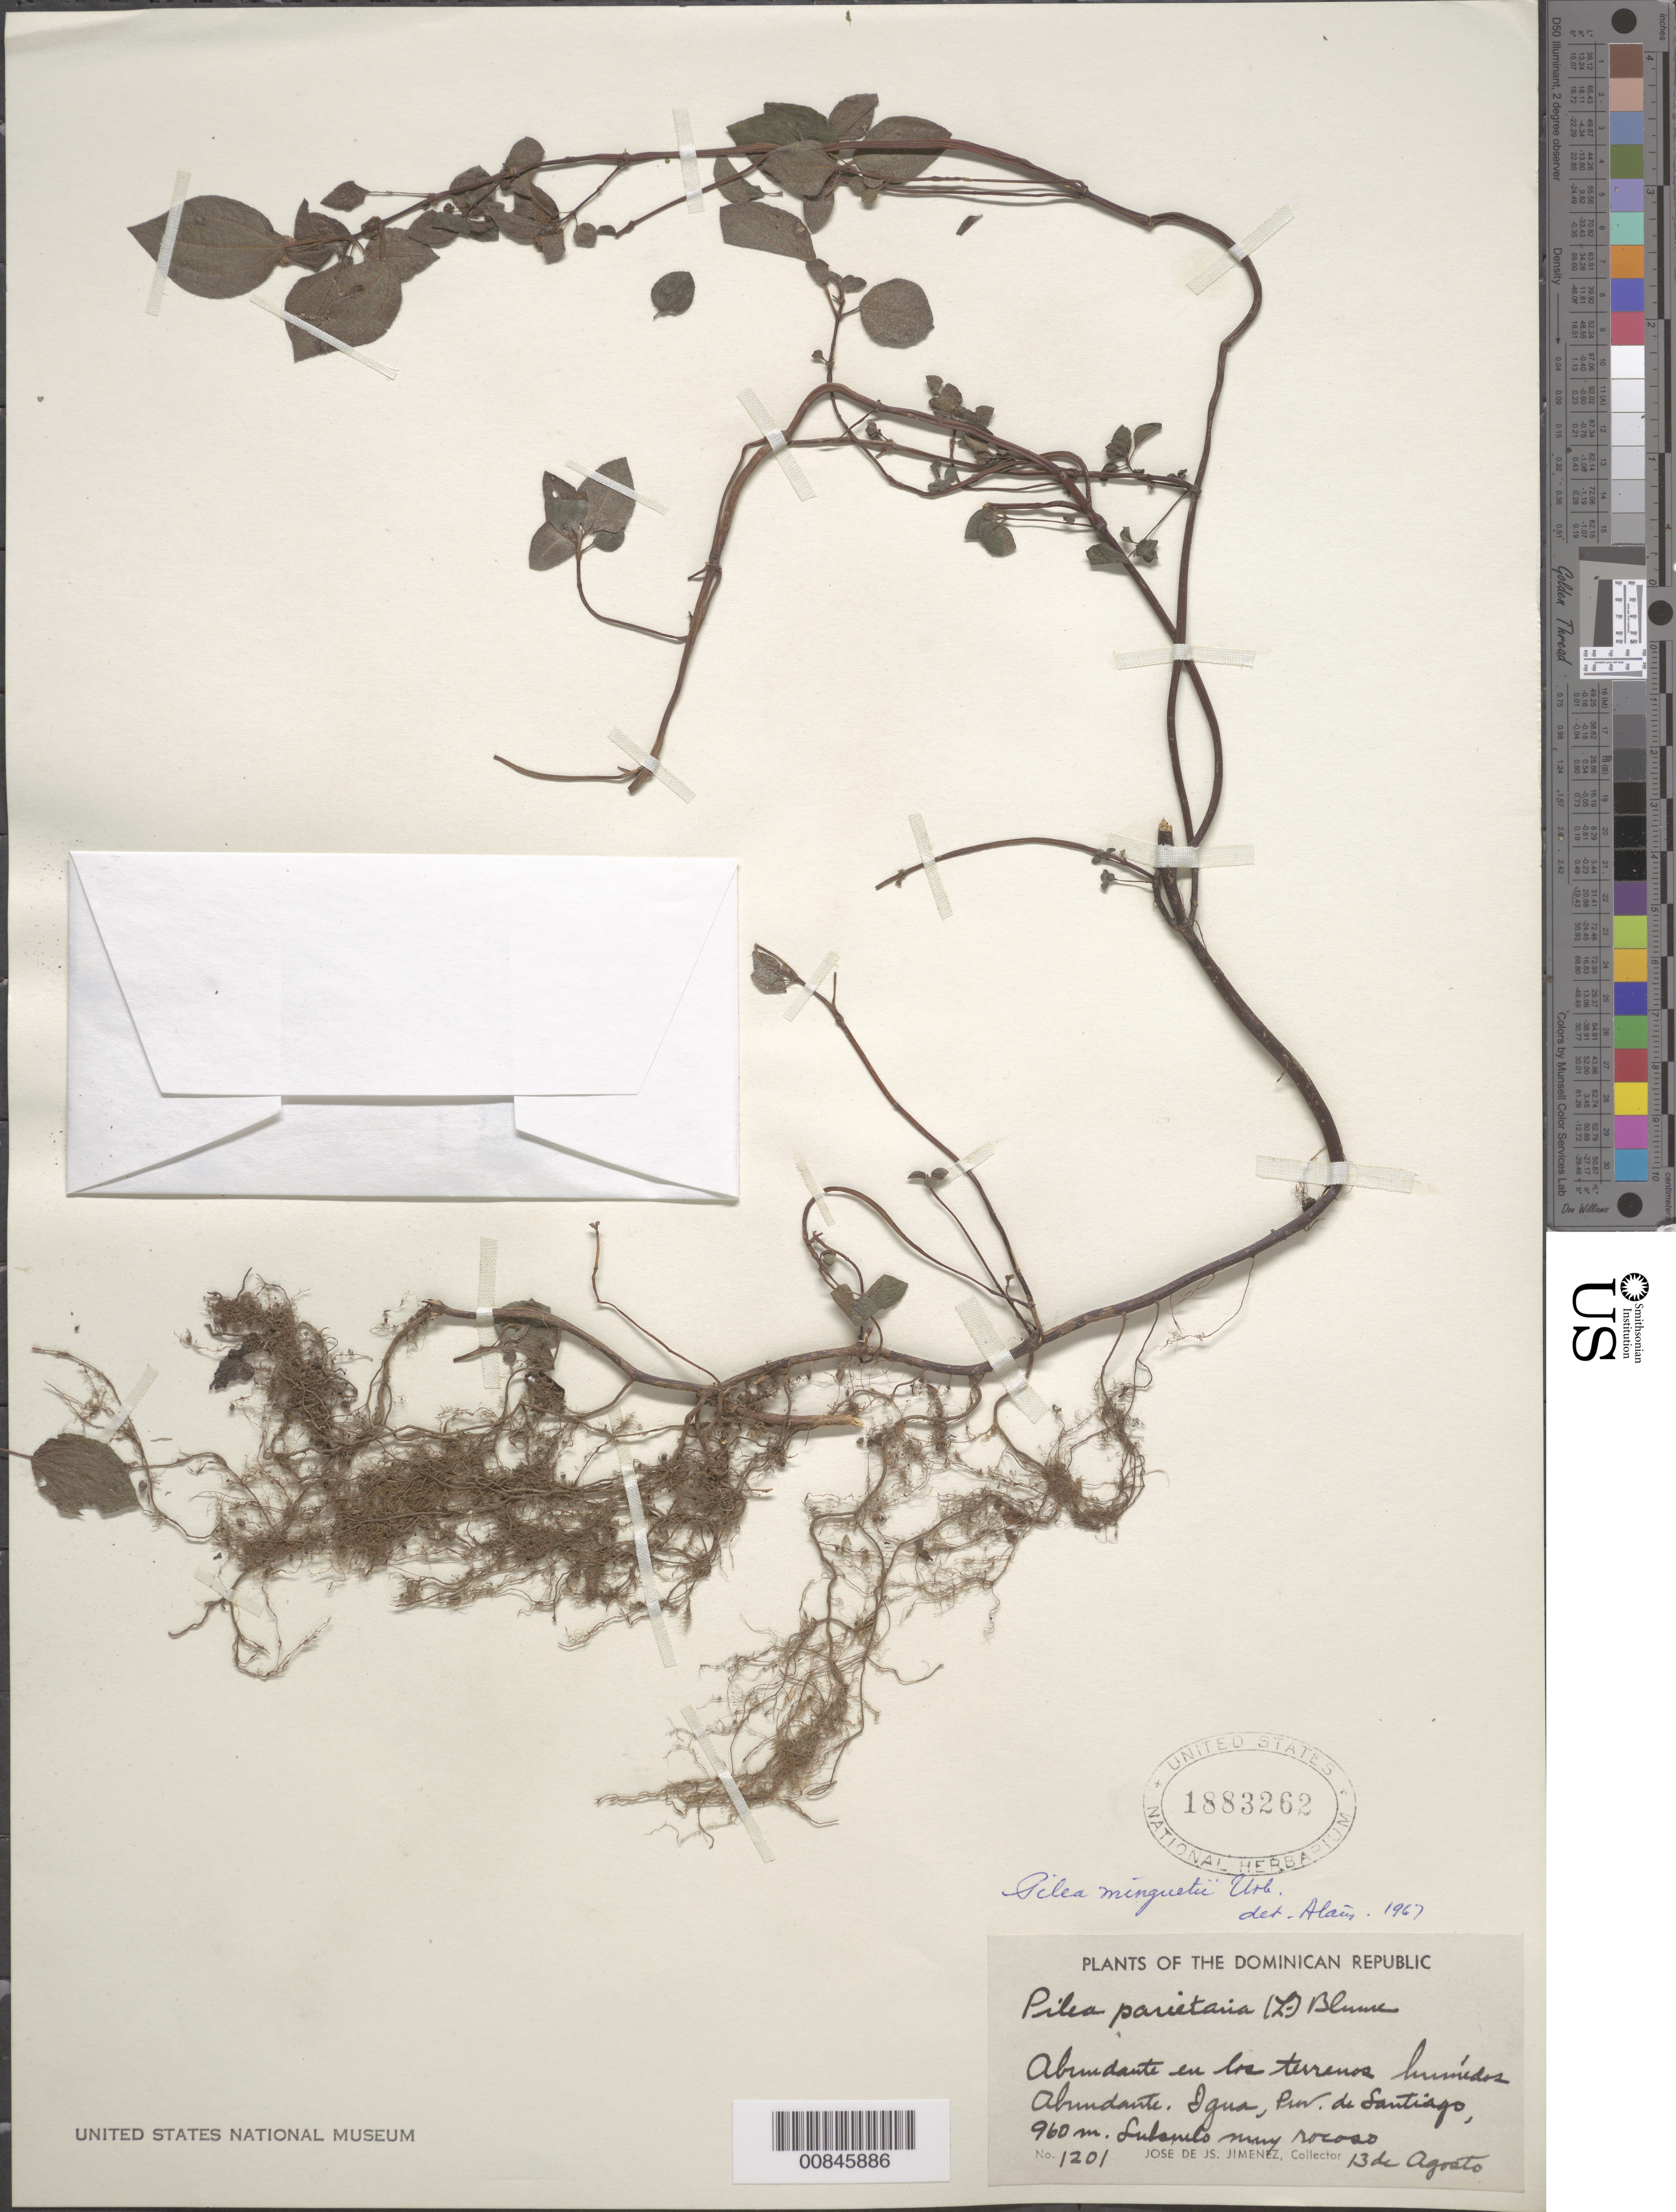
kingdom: Plantae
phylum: Tracheophyta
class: Magnoliopsida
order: Rosales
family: Urticaceae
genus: Pilea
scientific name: Pilea minguetii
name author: Urb.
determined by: Liogier, Alain H.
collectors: J. J. Jiménez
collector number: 1201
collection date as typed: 13 Aug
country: Dominican Republic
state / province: Santiago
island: Hispaniola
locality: Igua.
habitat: Abundante en los terrenos húmedos. "Lulanilo" muy rocoso.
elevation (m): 960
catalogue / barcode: US 1883262